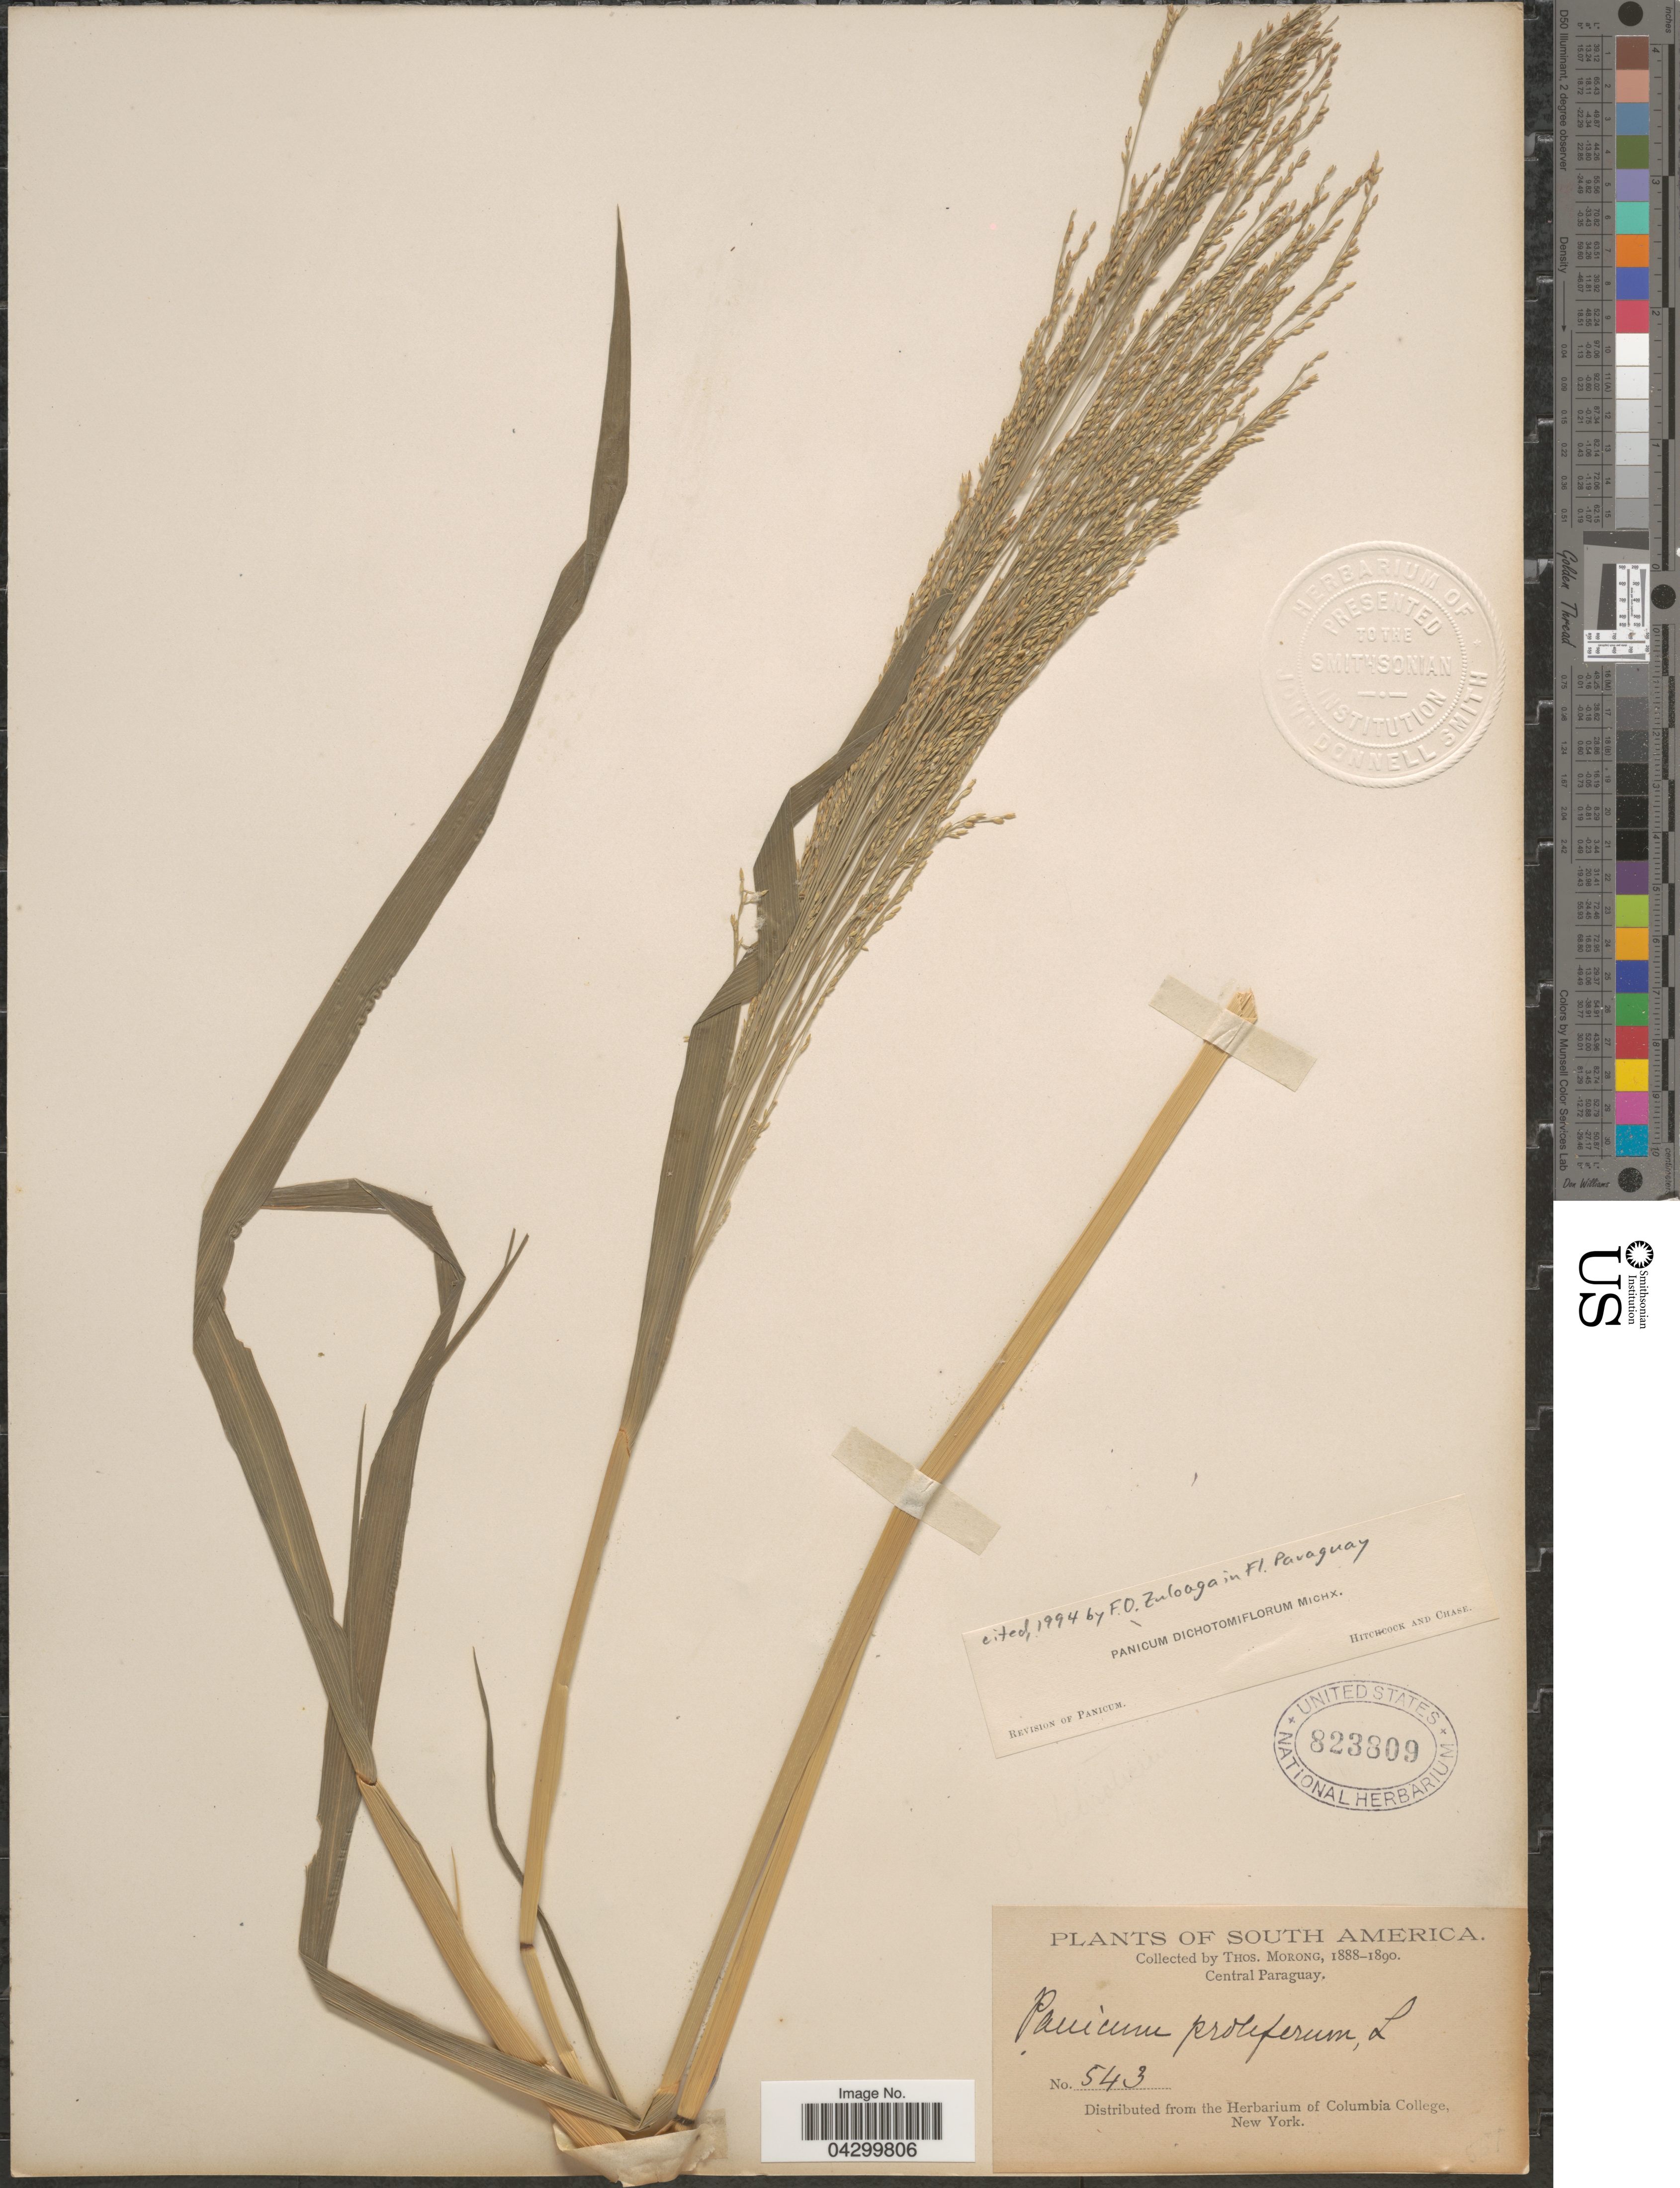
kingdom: Plantae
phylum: Tracheophyta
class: Liliopsida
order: Poales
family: Poaceae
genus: Panicum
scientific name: Panicum dichotomiflorum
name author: Michx.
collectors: ex herb. T. Morong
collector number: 543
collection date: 1888/1890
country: Paraguay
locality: Central Paraguay.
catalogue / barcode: US 823809